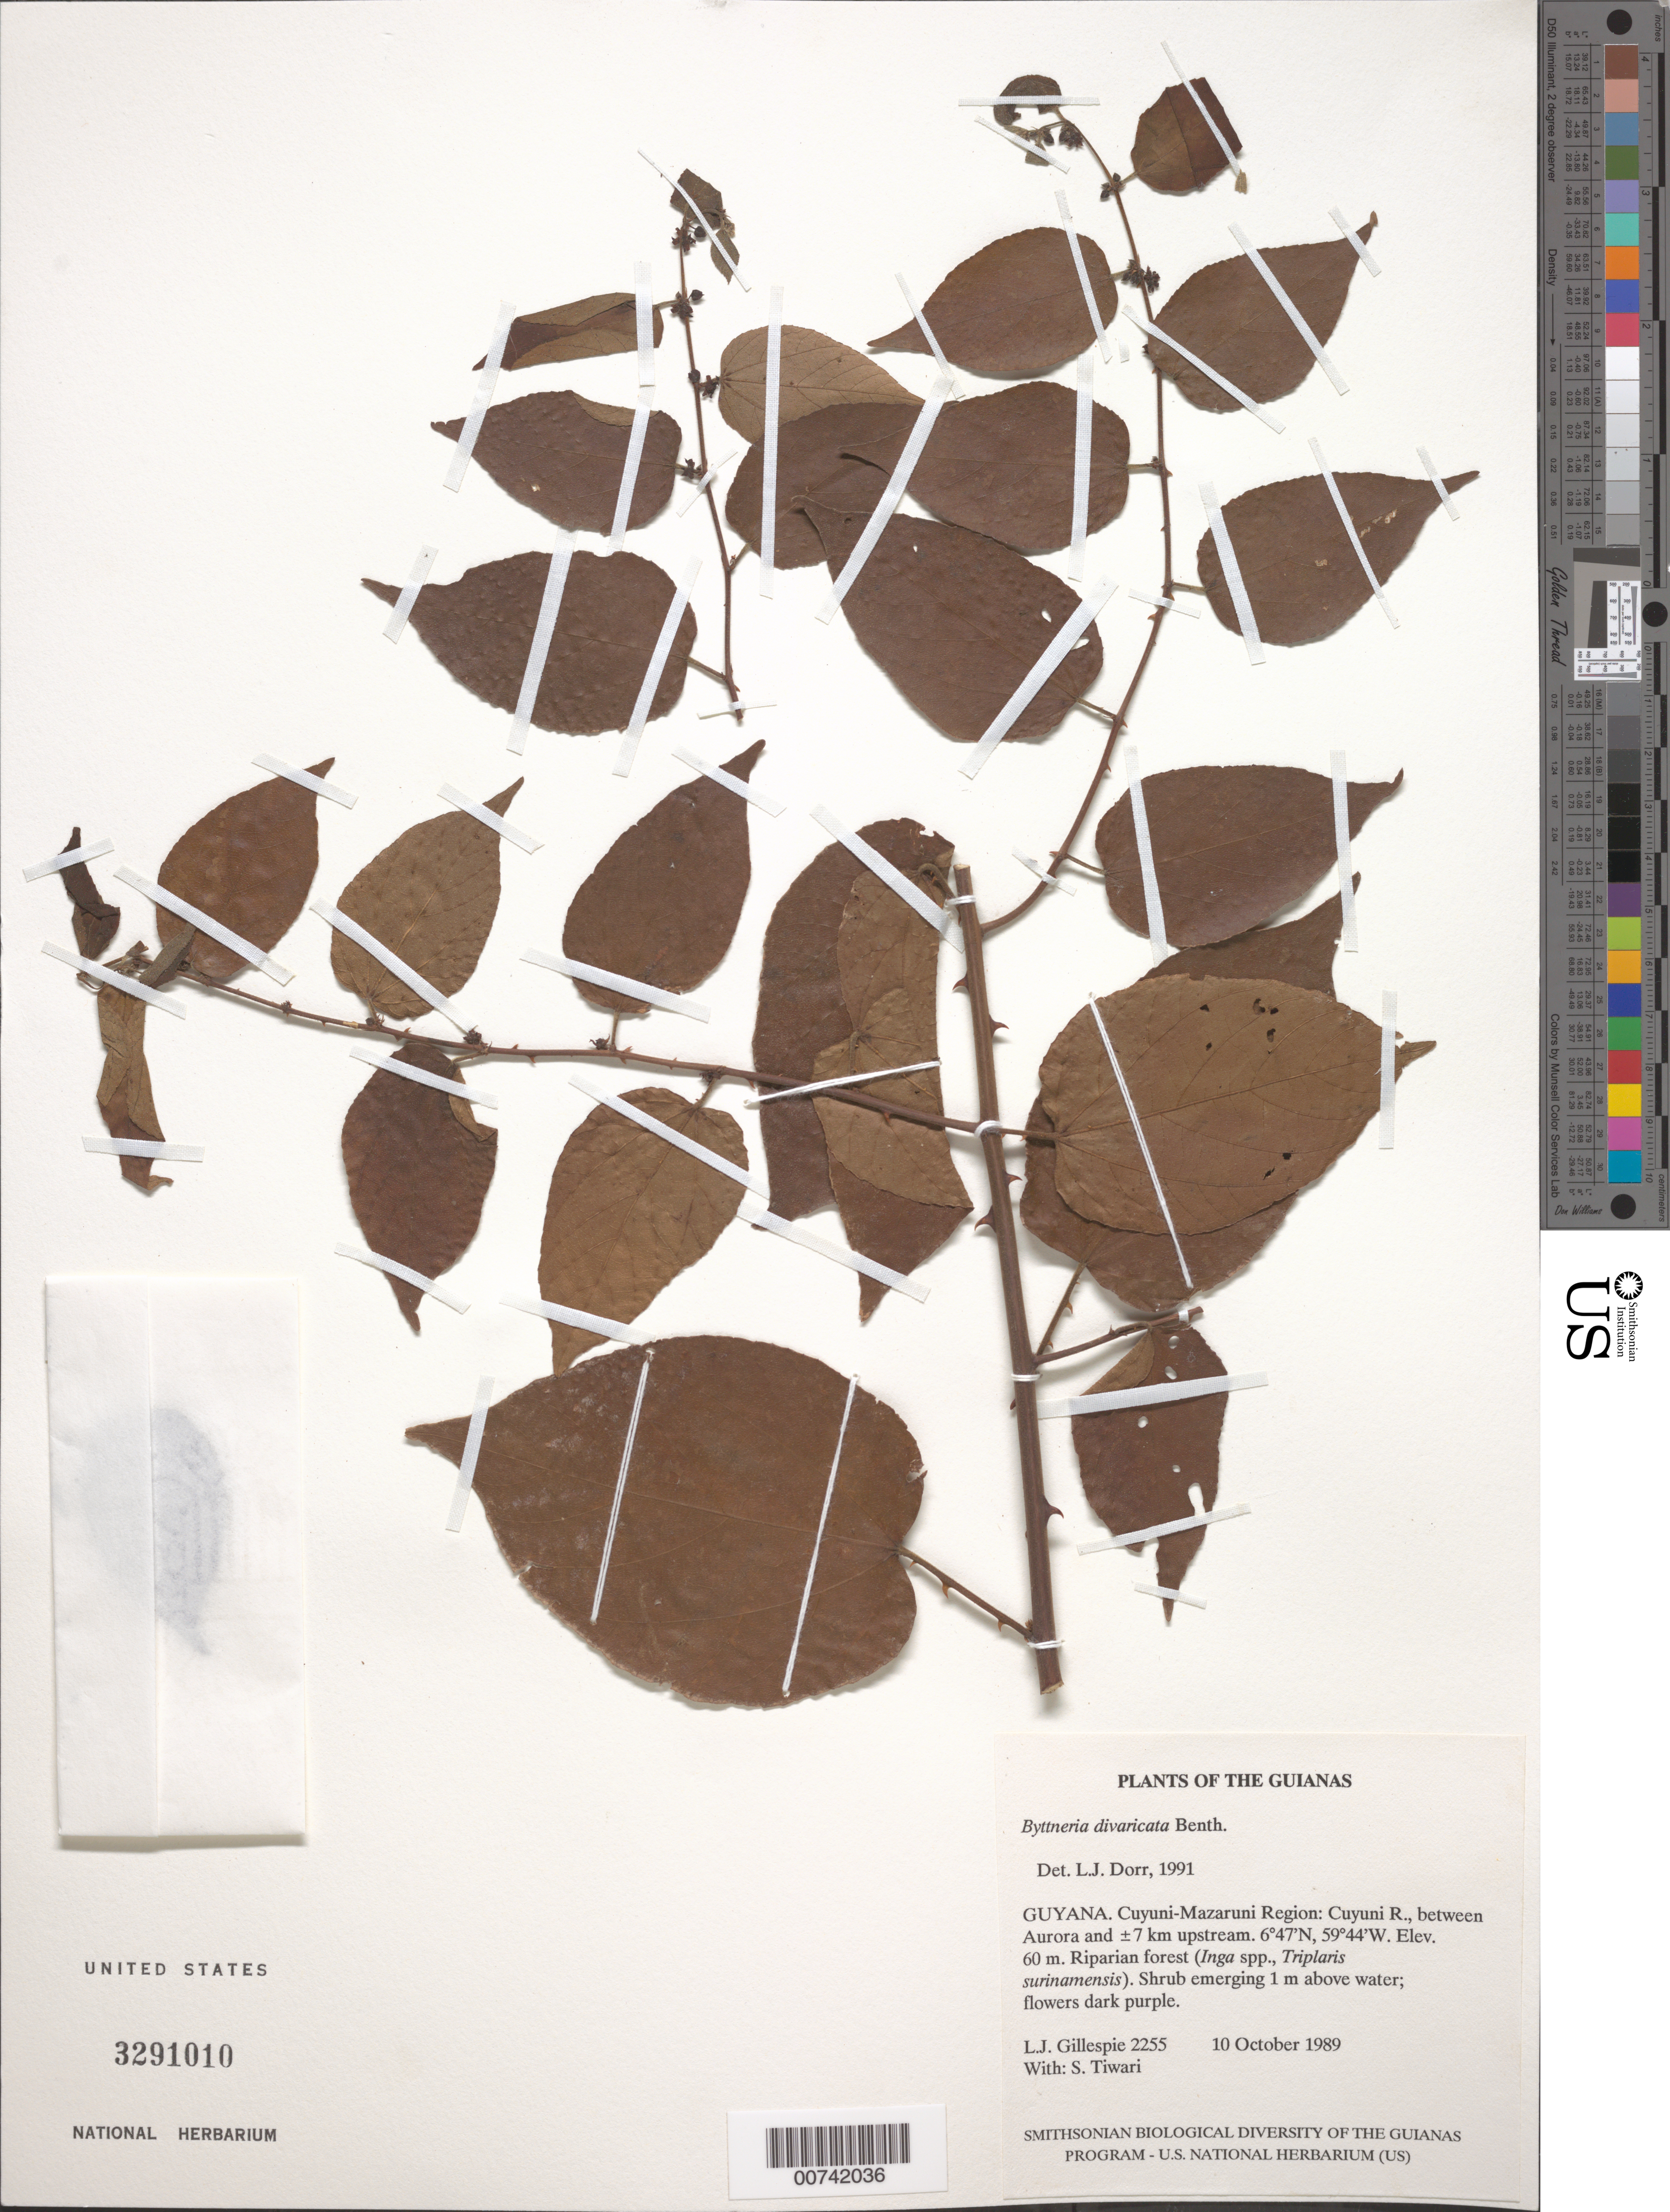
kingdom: Plantae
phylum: Tracheophyta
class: Magnoliopsida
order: Malvales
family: Malvaceae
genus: Byttneria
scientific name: Byttneria divaricata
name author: Benth.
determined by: Dorr, L. J., (BOT), Smithsonian Institution - National Museum of Natural History (UNITED STATES)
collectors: L. J. Gillespie & S. Tiwari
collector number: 2255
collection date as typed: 10 October 1989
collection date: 1989-10-10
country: Guyana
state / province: Cuyuni-Mazaruni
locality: Cuyuni R., between Aurora and ±7 km upstream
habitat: Riparian forest (Inga spp., Triplaris surinamensis)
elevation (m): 60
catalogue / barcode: US 3291010